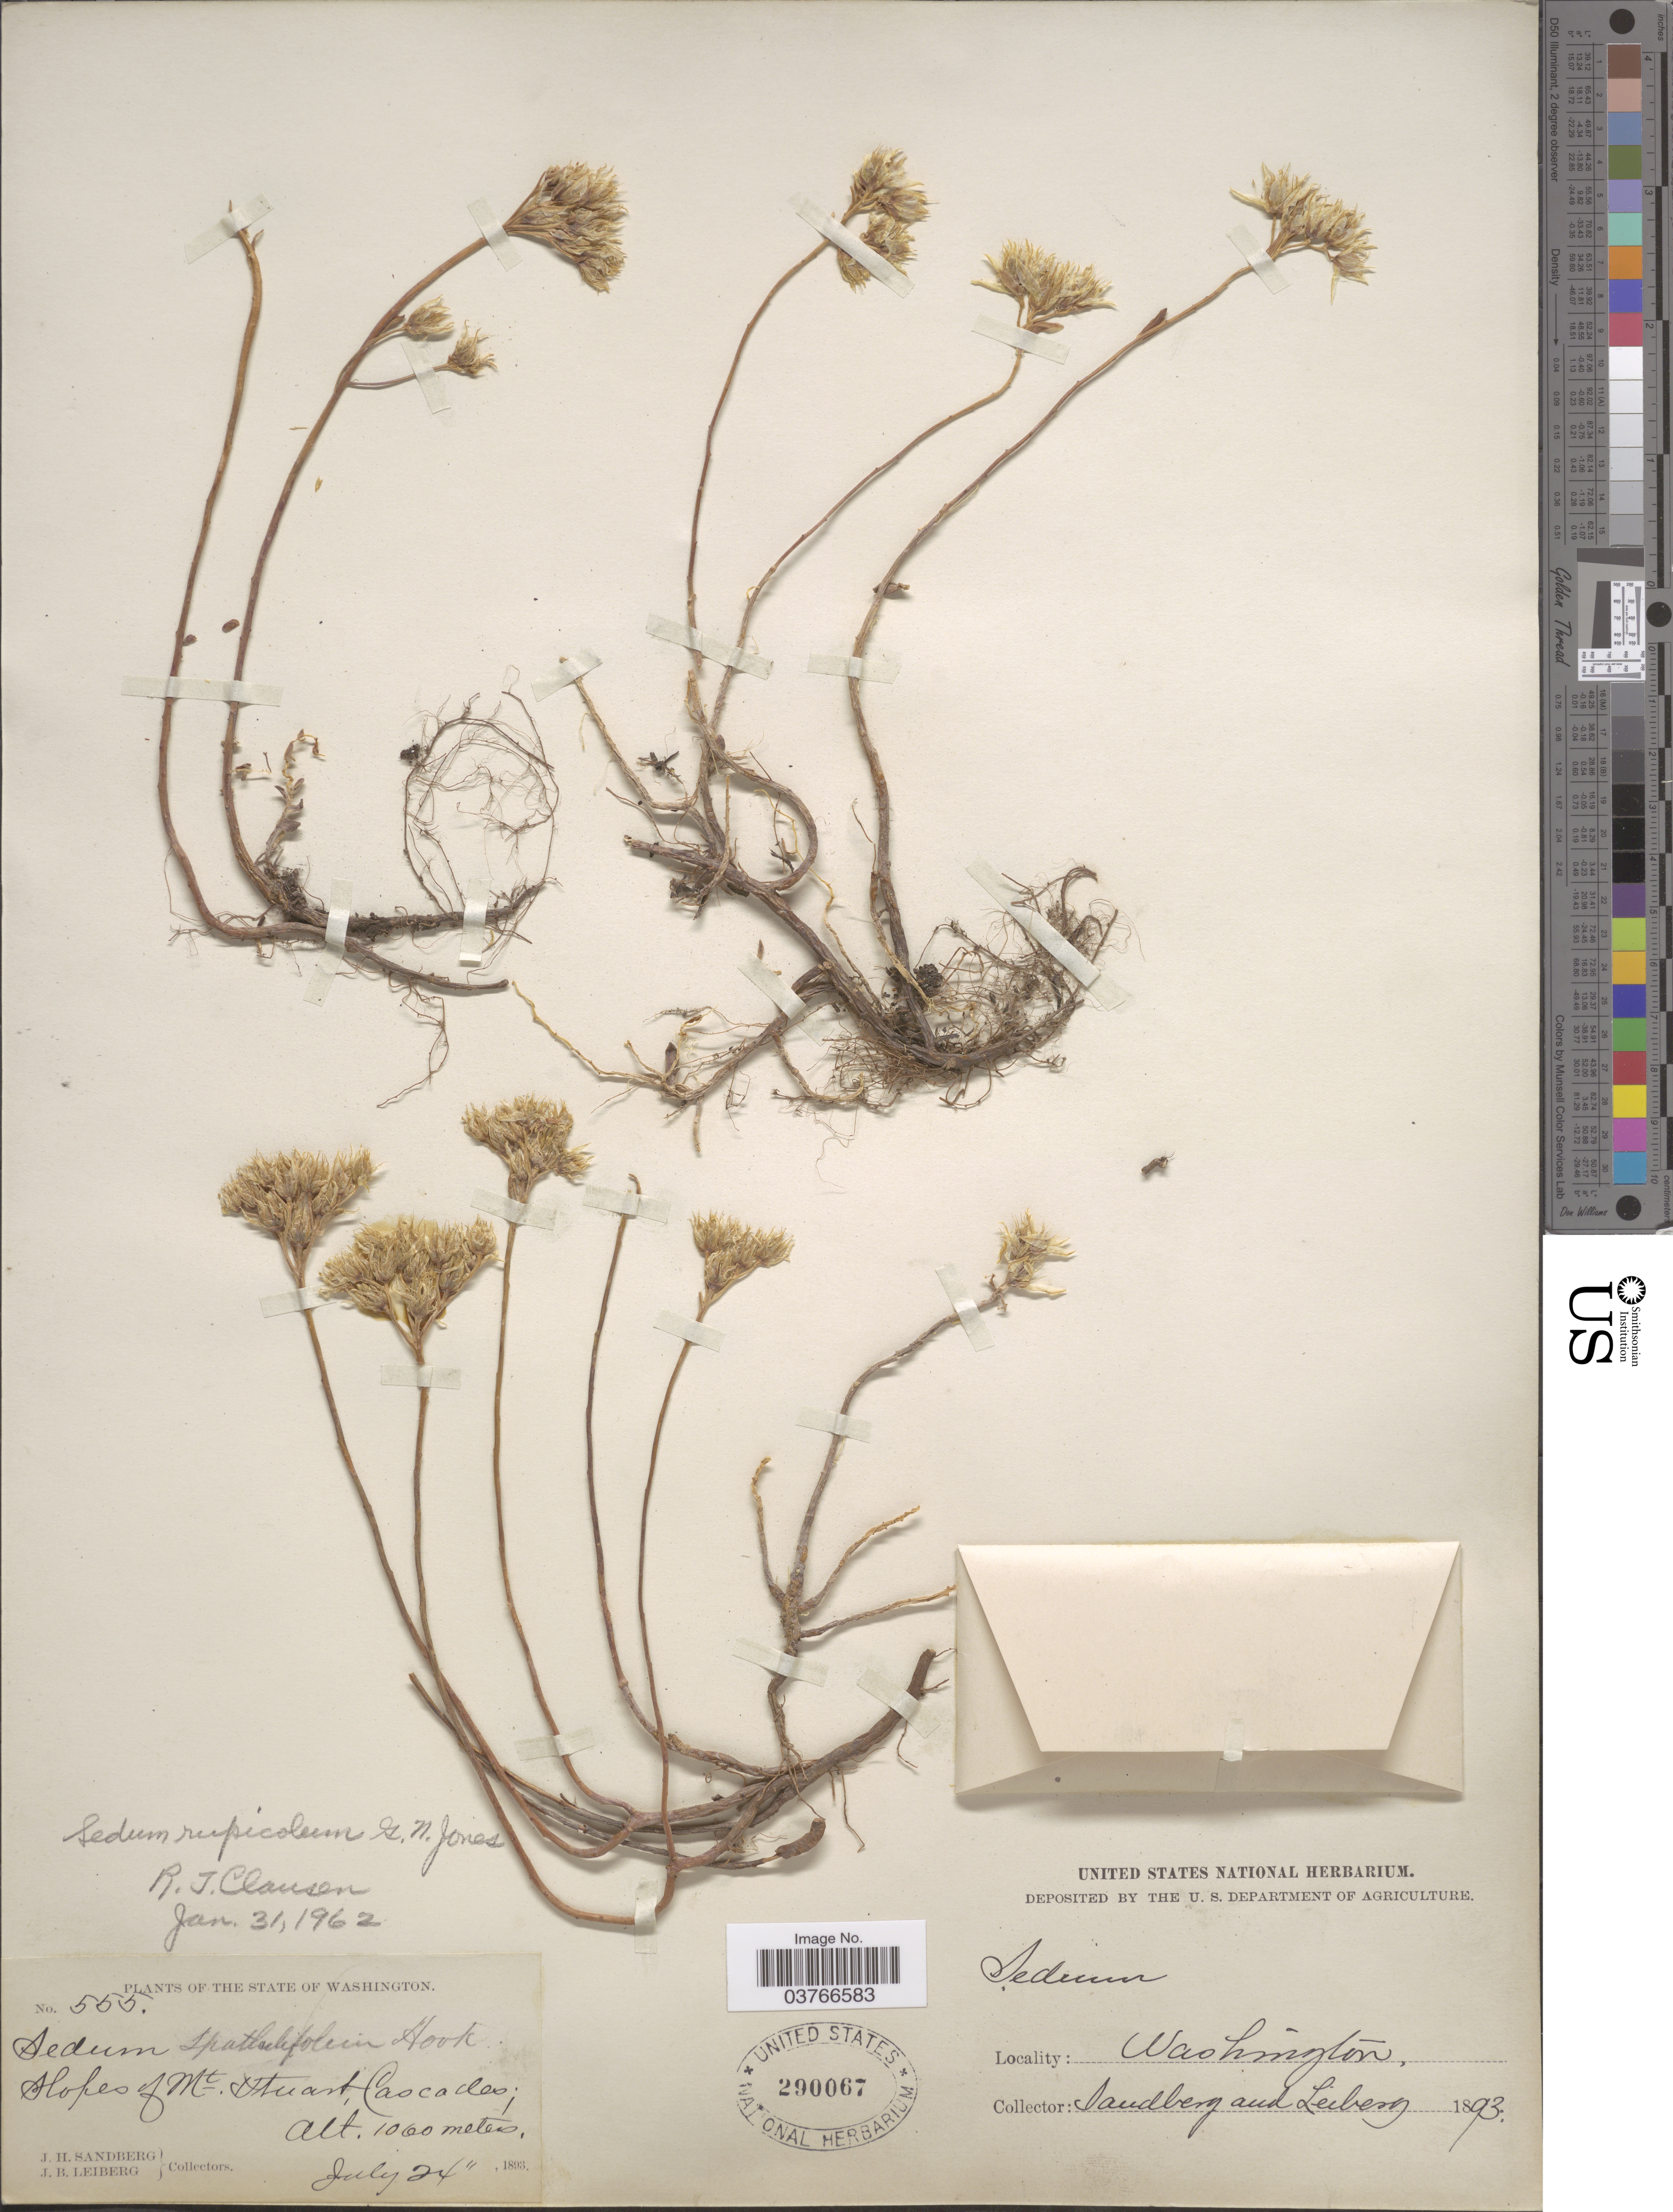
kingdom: Plantae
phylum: Tracheophyta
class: Magnoliopsida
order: Saxifragales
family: Crassulaceae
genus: Sedum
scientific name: Sedum rupicola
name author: G.N. Jones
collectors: J. H. Sandberg & J. B. Leiberg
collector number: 555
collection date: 1893-07-24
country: United States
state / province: Washington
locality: Slopes of Mt. Stuart, Cascades.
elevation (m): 1060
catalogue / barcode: US 290067